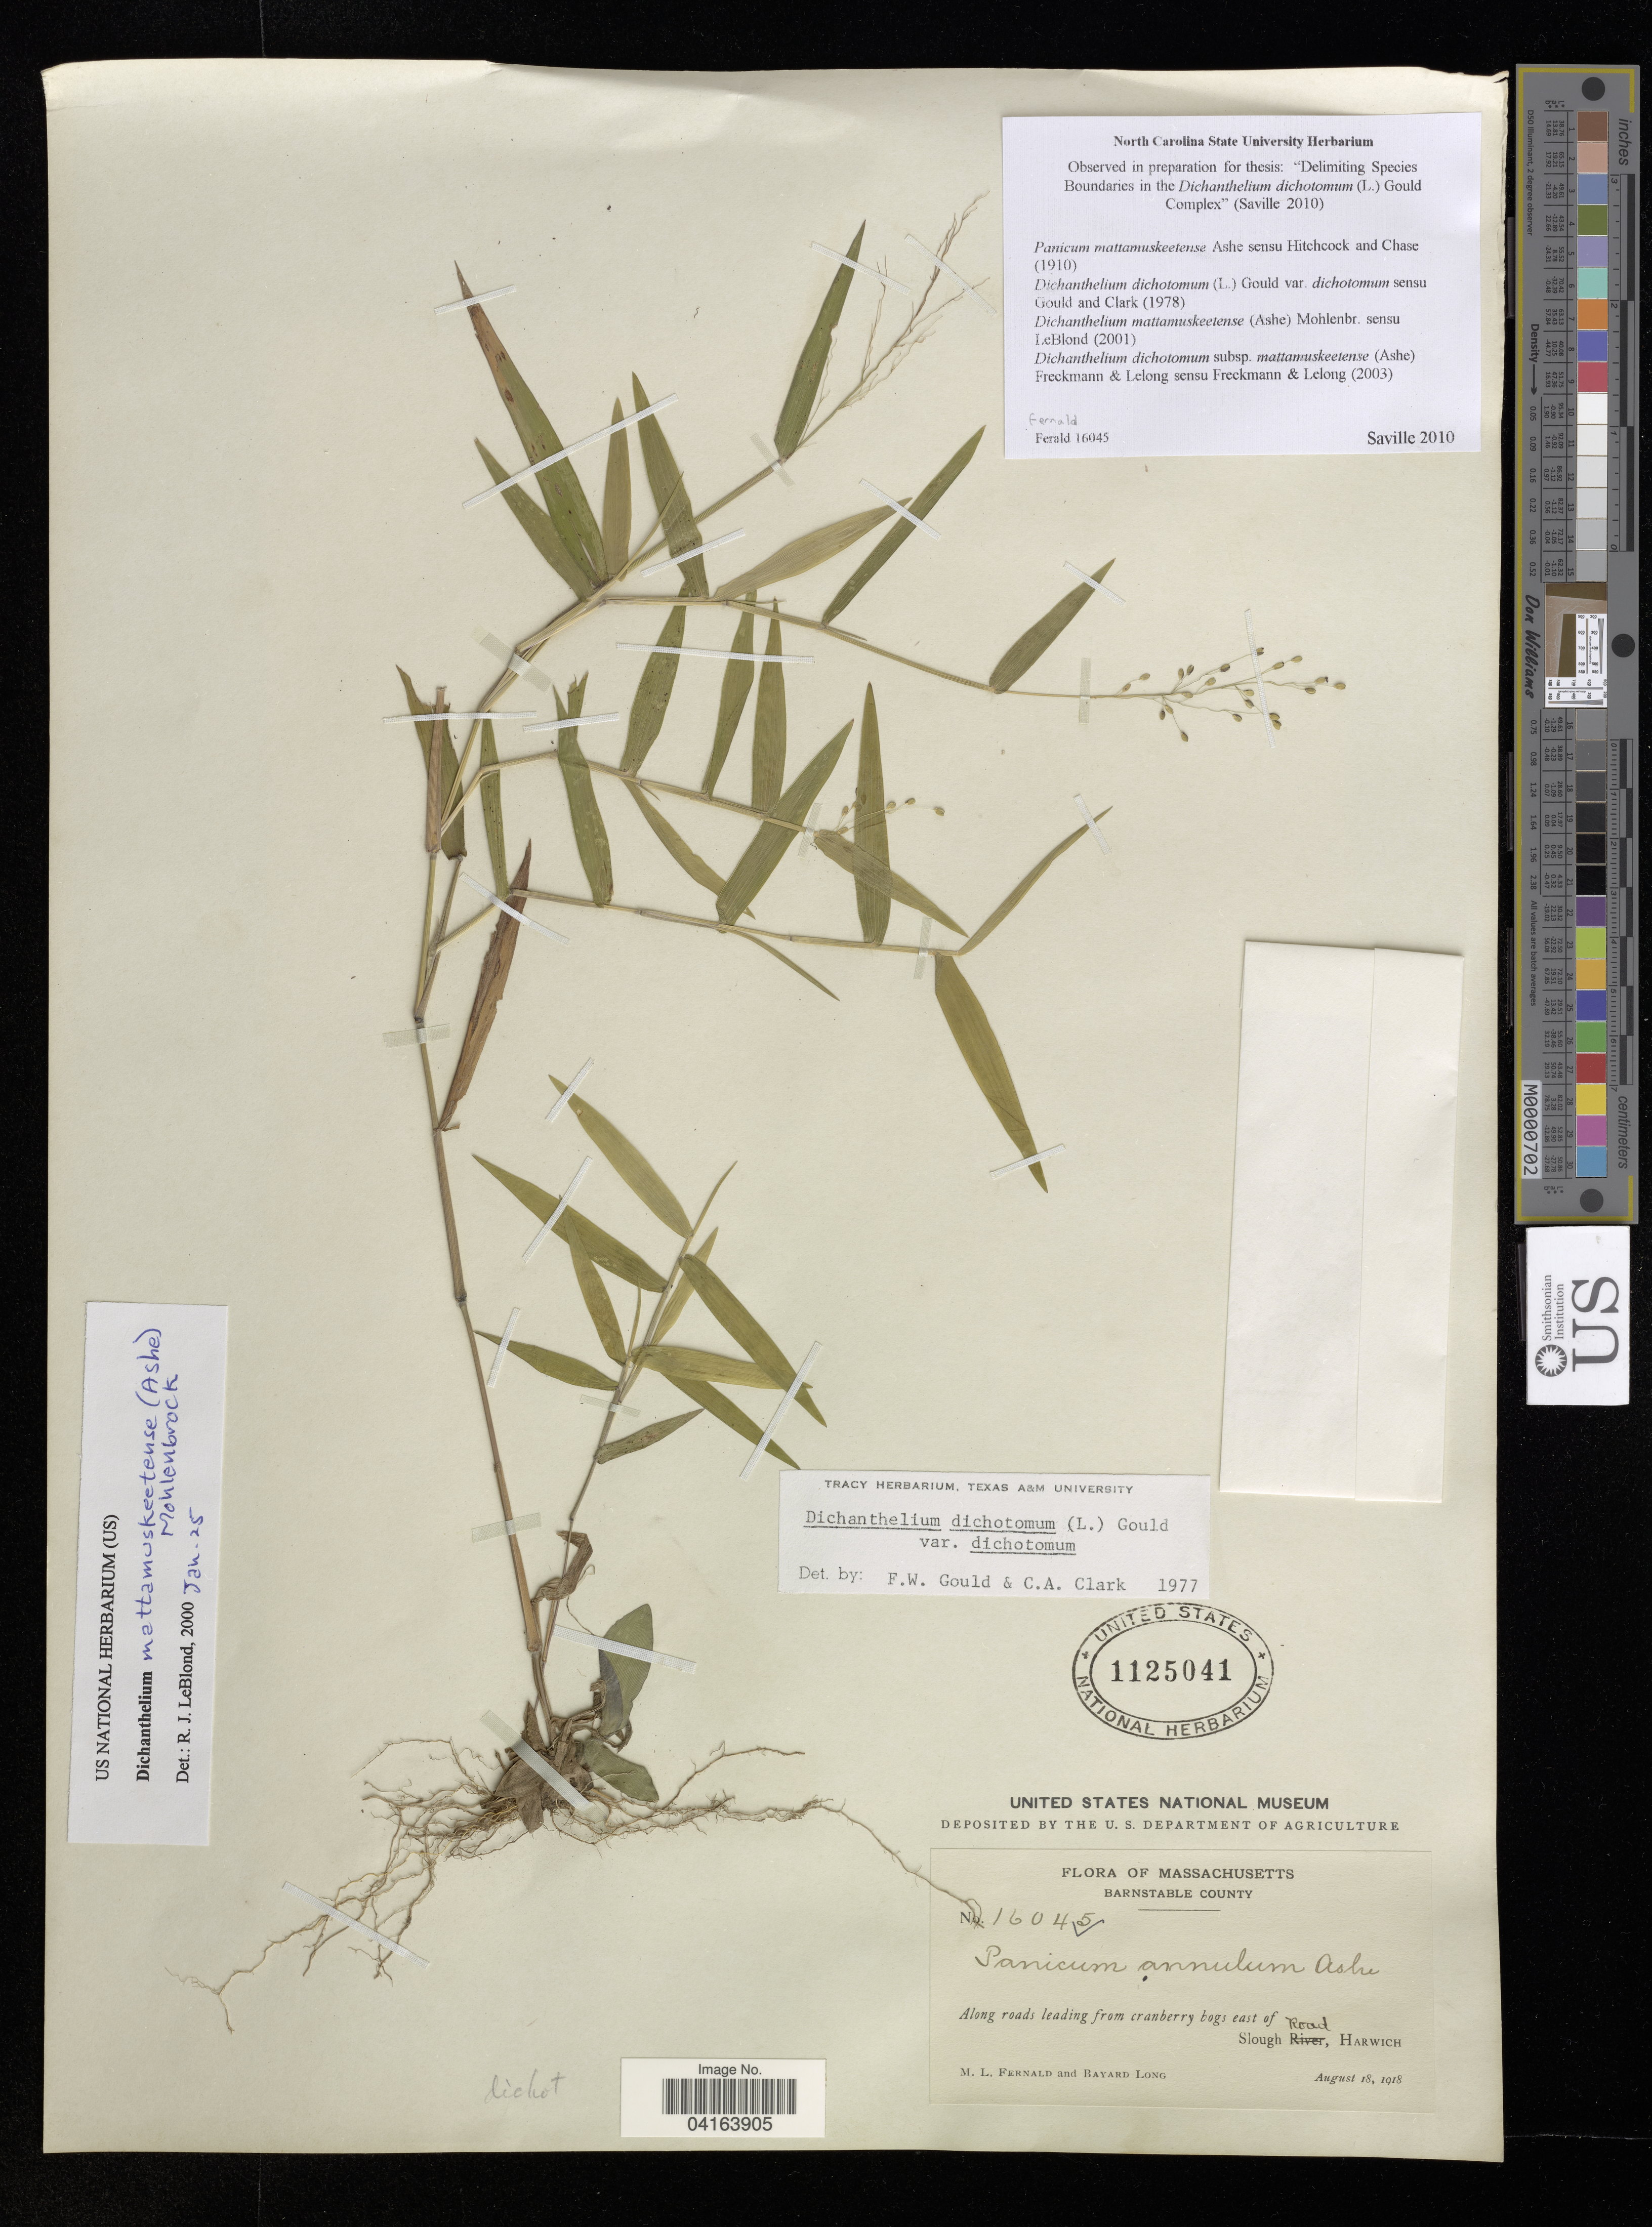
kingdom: Plantae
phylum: Tracheophyta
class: Liliopsida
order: Poales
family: Poaceae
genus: Dichanthelium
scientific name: Dichanthelium dichotomum subsp. mattamuskeetense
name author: (Ashe) Freckmann & Lelong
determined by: Saville, A. C., (NCSC), North Carolina State University (UNITED STATES)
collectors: M. L. Fernald & B. Long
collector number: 16045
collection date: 1918-08-18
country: United States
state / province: Massachusetts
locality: Barnstable County. Along roads leading from cranberry bogs east of Slough Road, Harwich.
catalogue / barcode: US 1125041